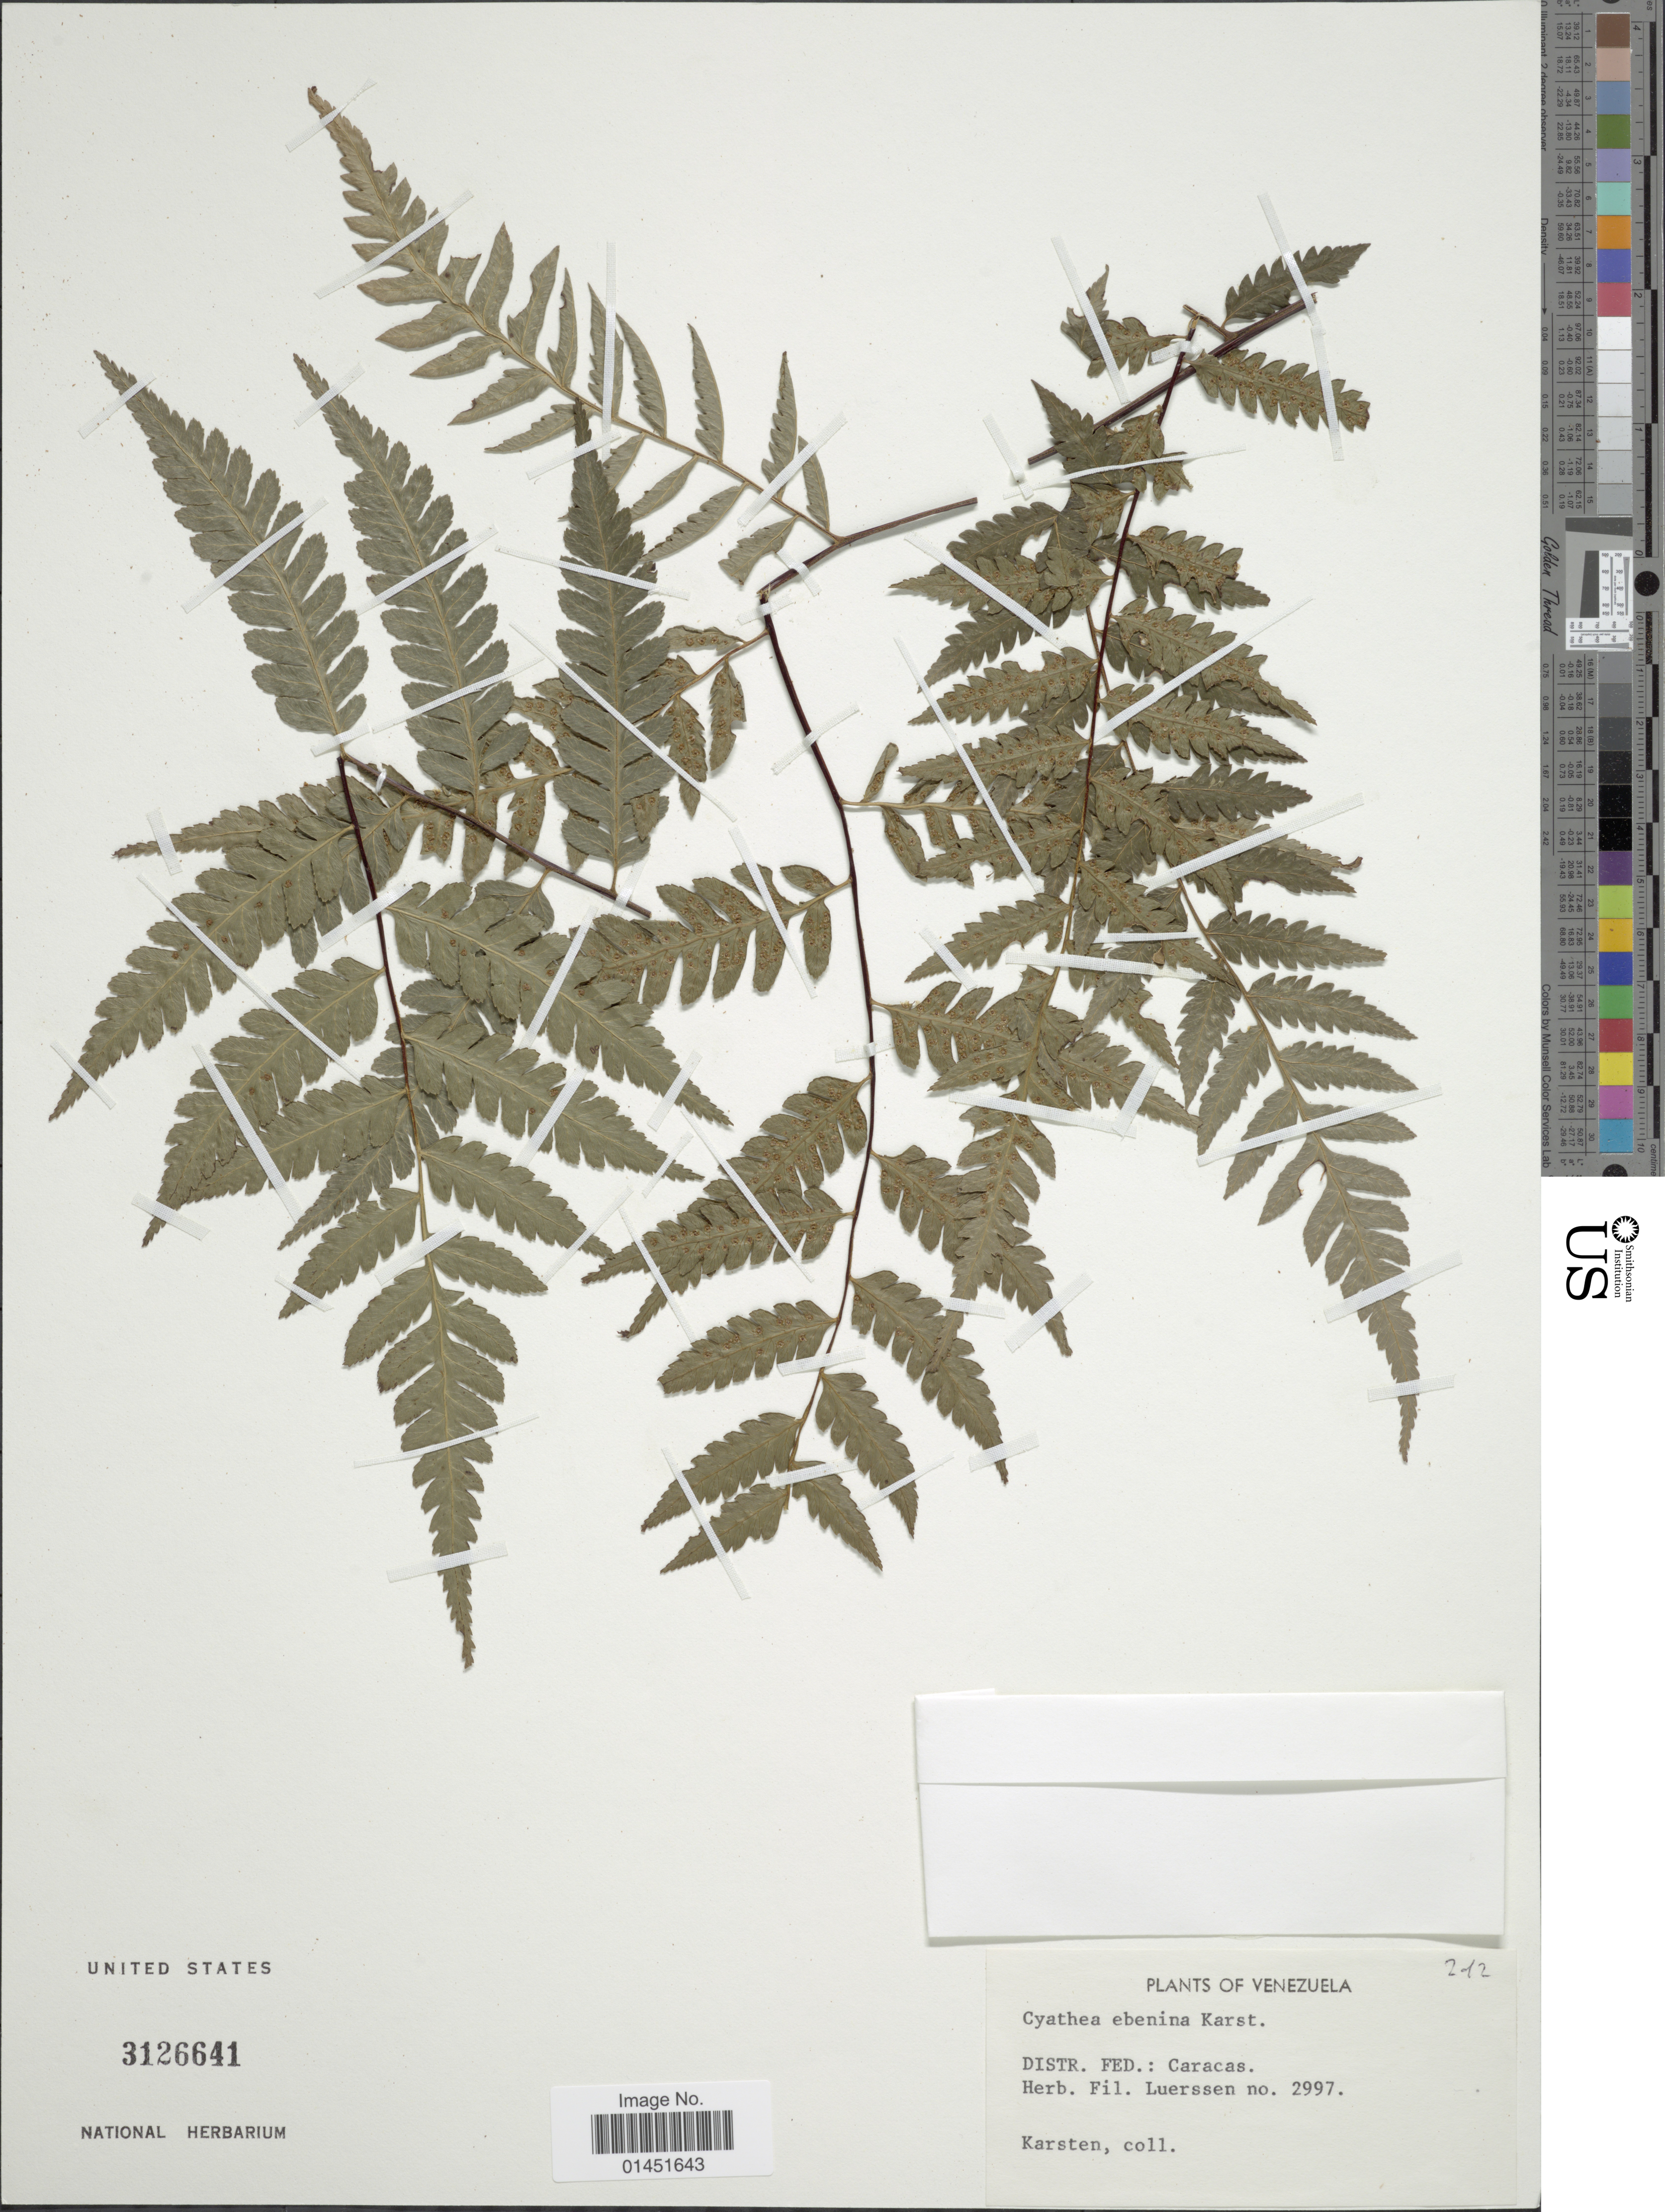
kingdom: Plantae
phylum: Tracheophyta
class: Polypodiopsida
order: Cyatheales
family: Cyatheaceae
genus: Cyathea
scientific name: Cyathea ebenina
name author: H. Karst.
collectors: -. Karsten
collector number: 2997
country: Venezuela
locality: Distr. Fed.: Caracas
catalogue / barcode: US 3126641